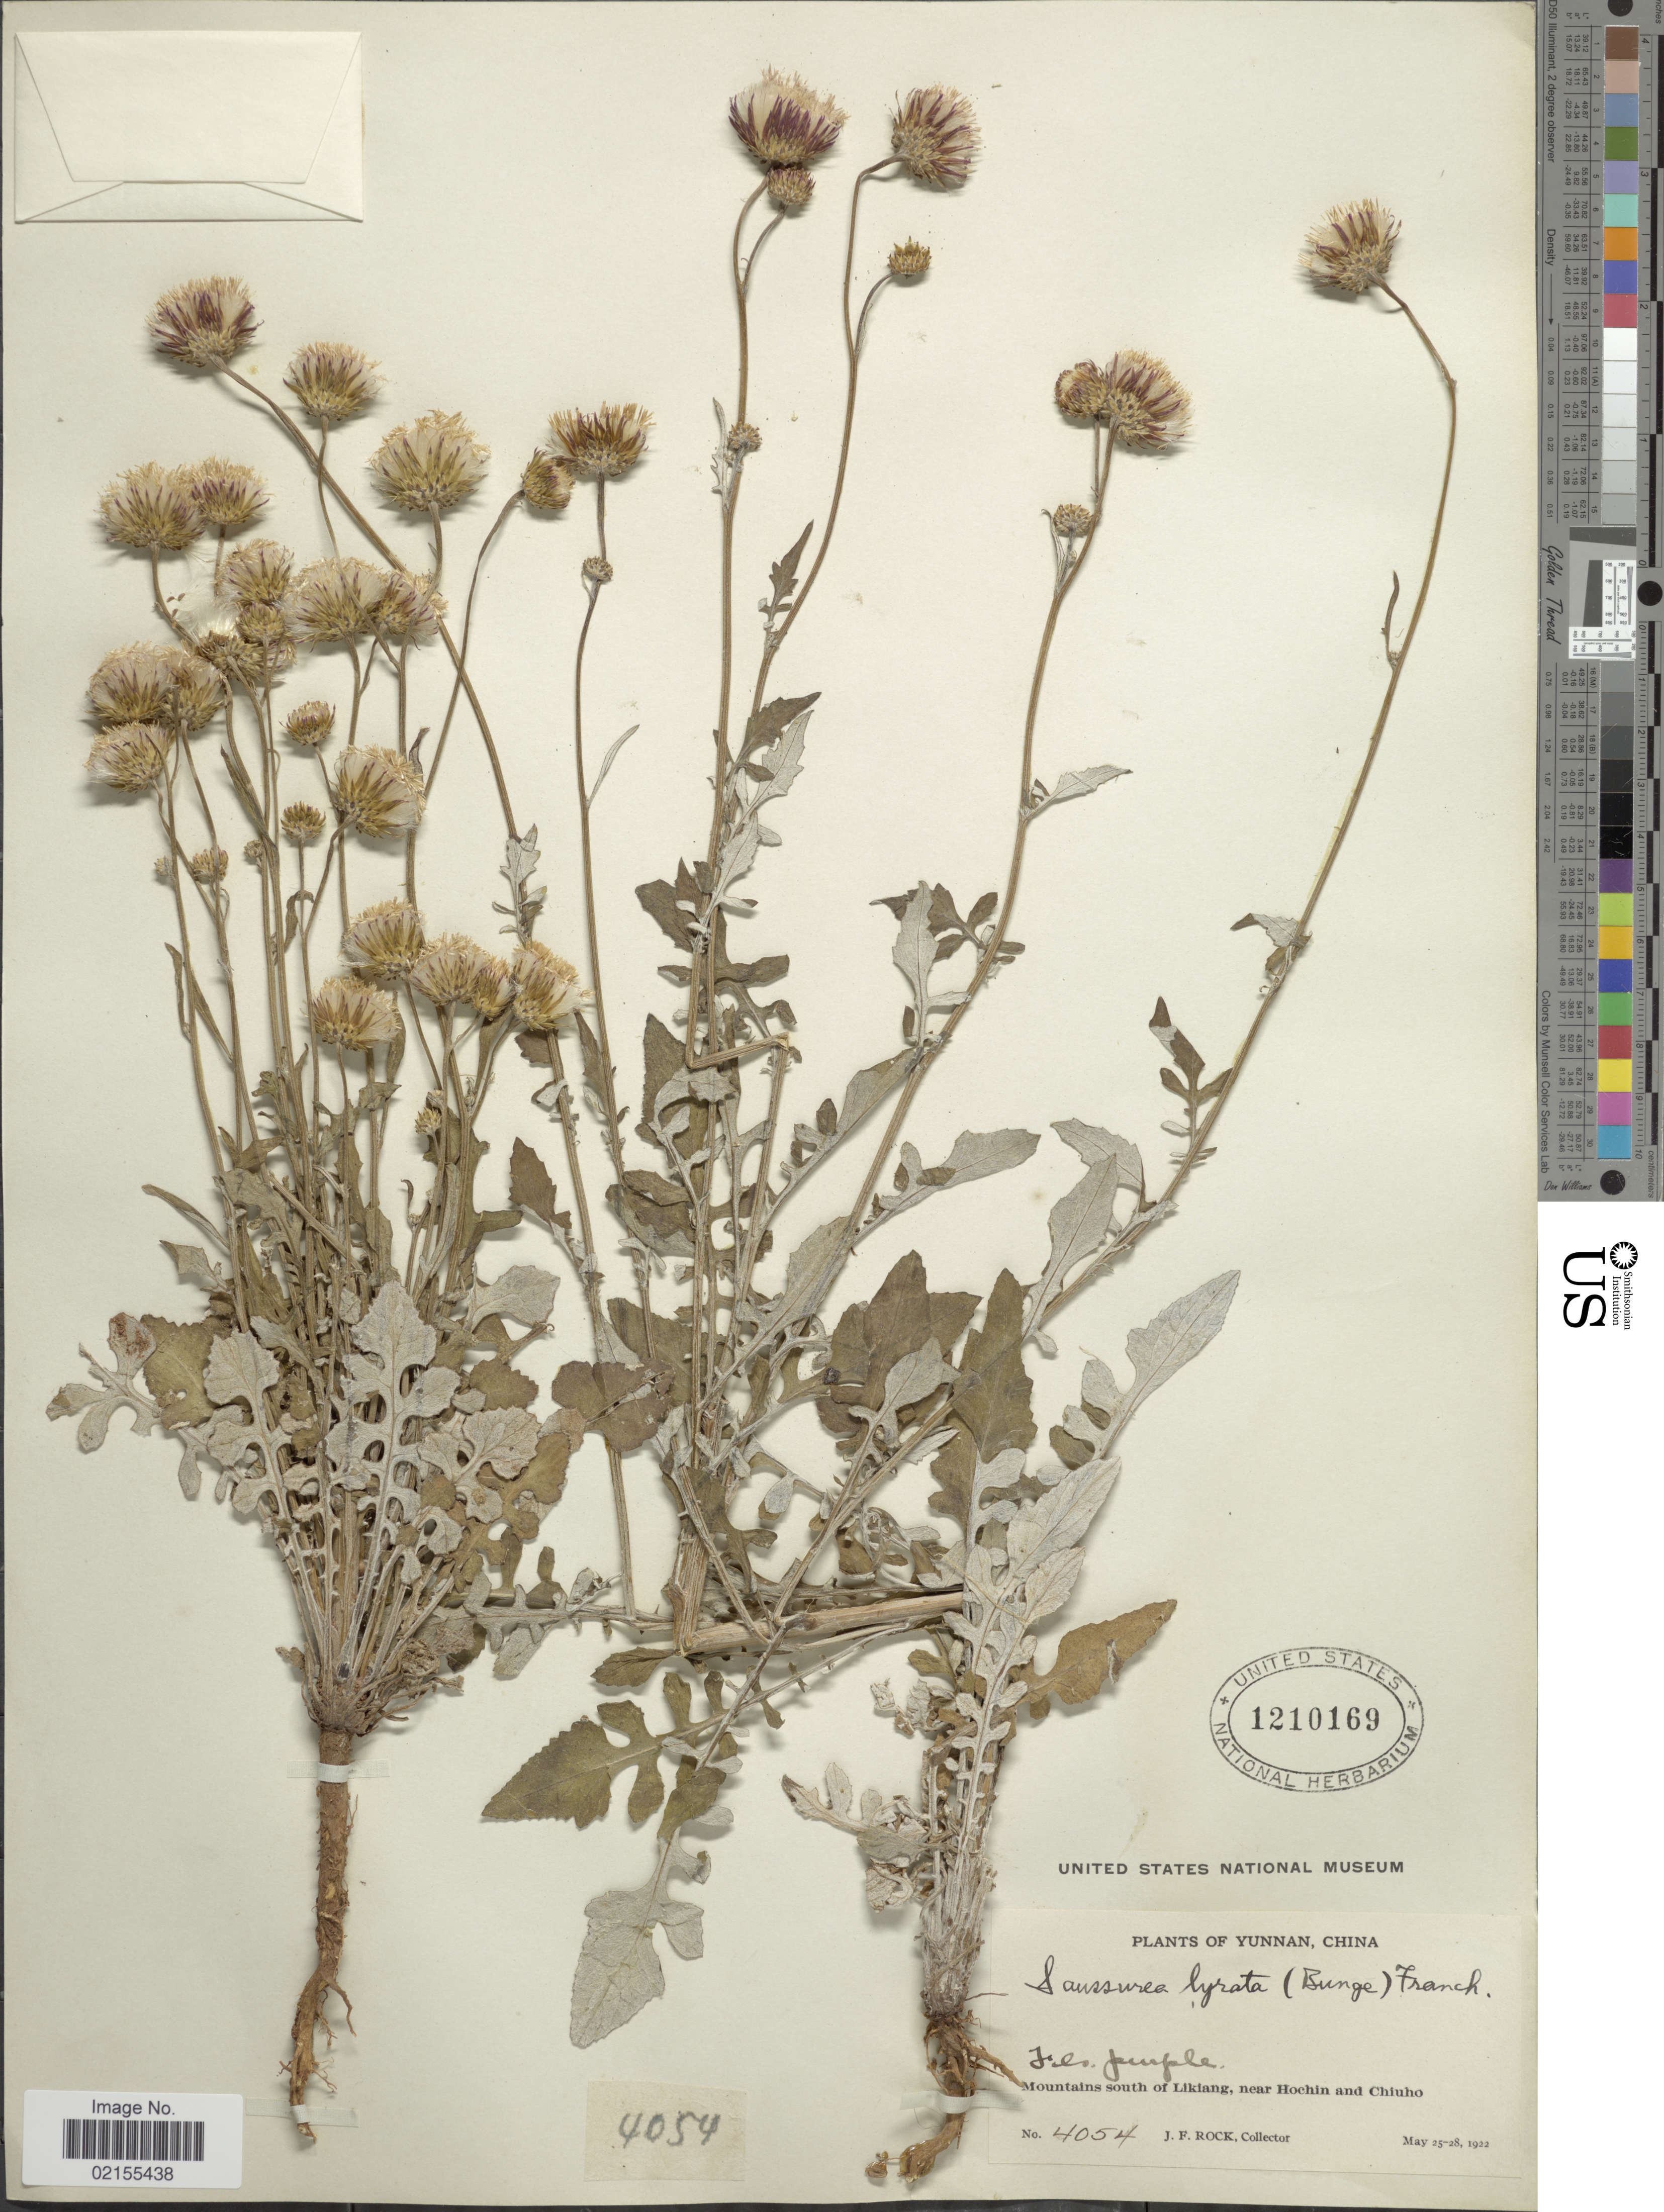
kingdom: Plantae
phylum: Tracheophyta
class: Magnoliopsida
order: Asterales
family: Asteraceae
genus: Hemistepta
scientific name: Hemistepta lyrata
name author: Bunge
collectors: J. Rock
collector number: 4054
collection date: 1922-05-25/1922-05-28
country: China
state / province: Yunnan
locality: Mountains south of Likiang, near Hochin and Chiuho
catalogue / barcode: US 1210169